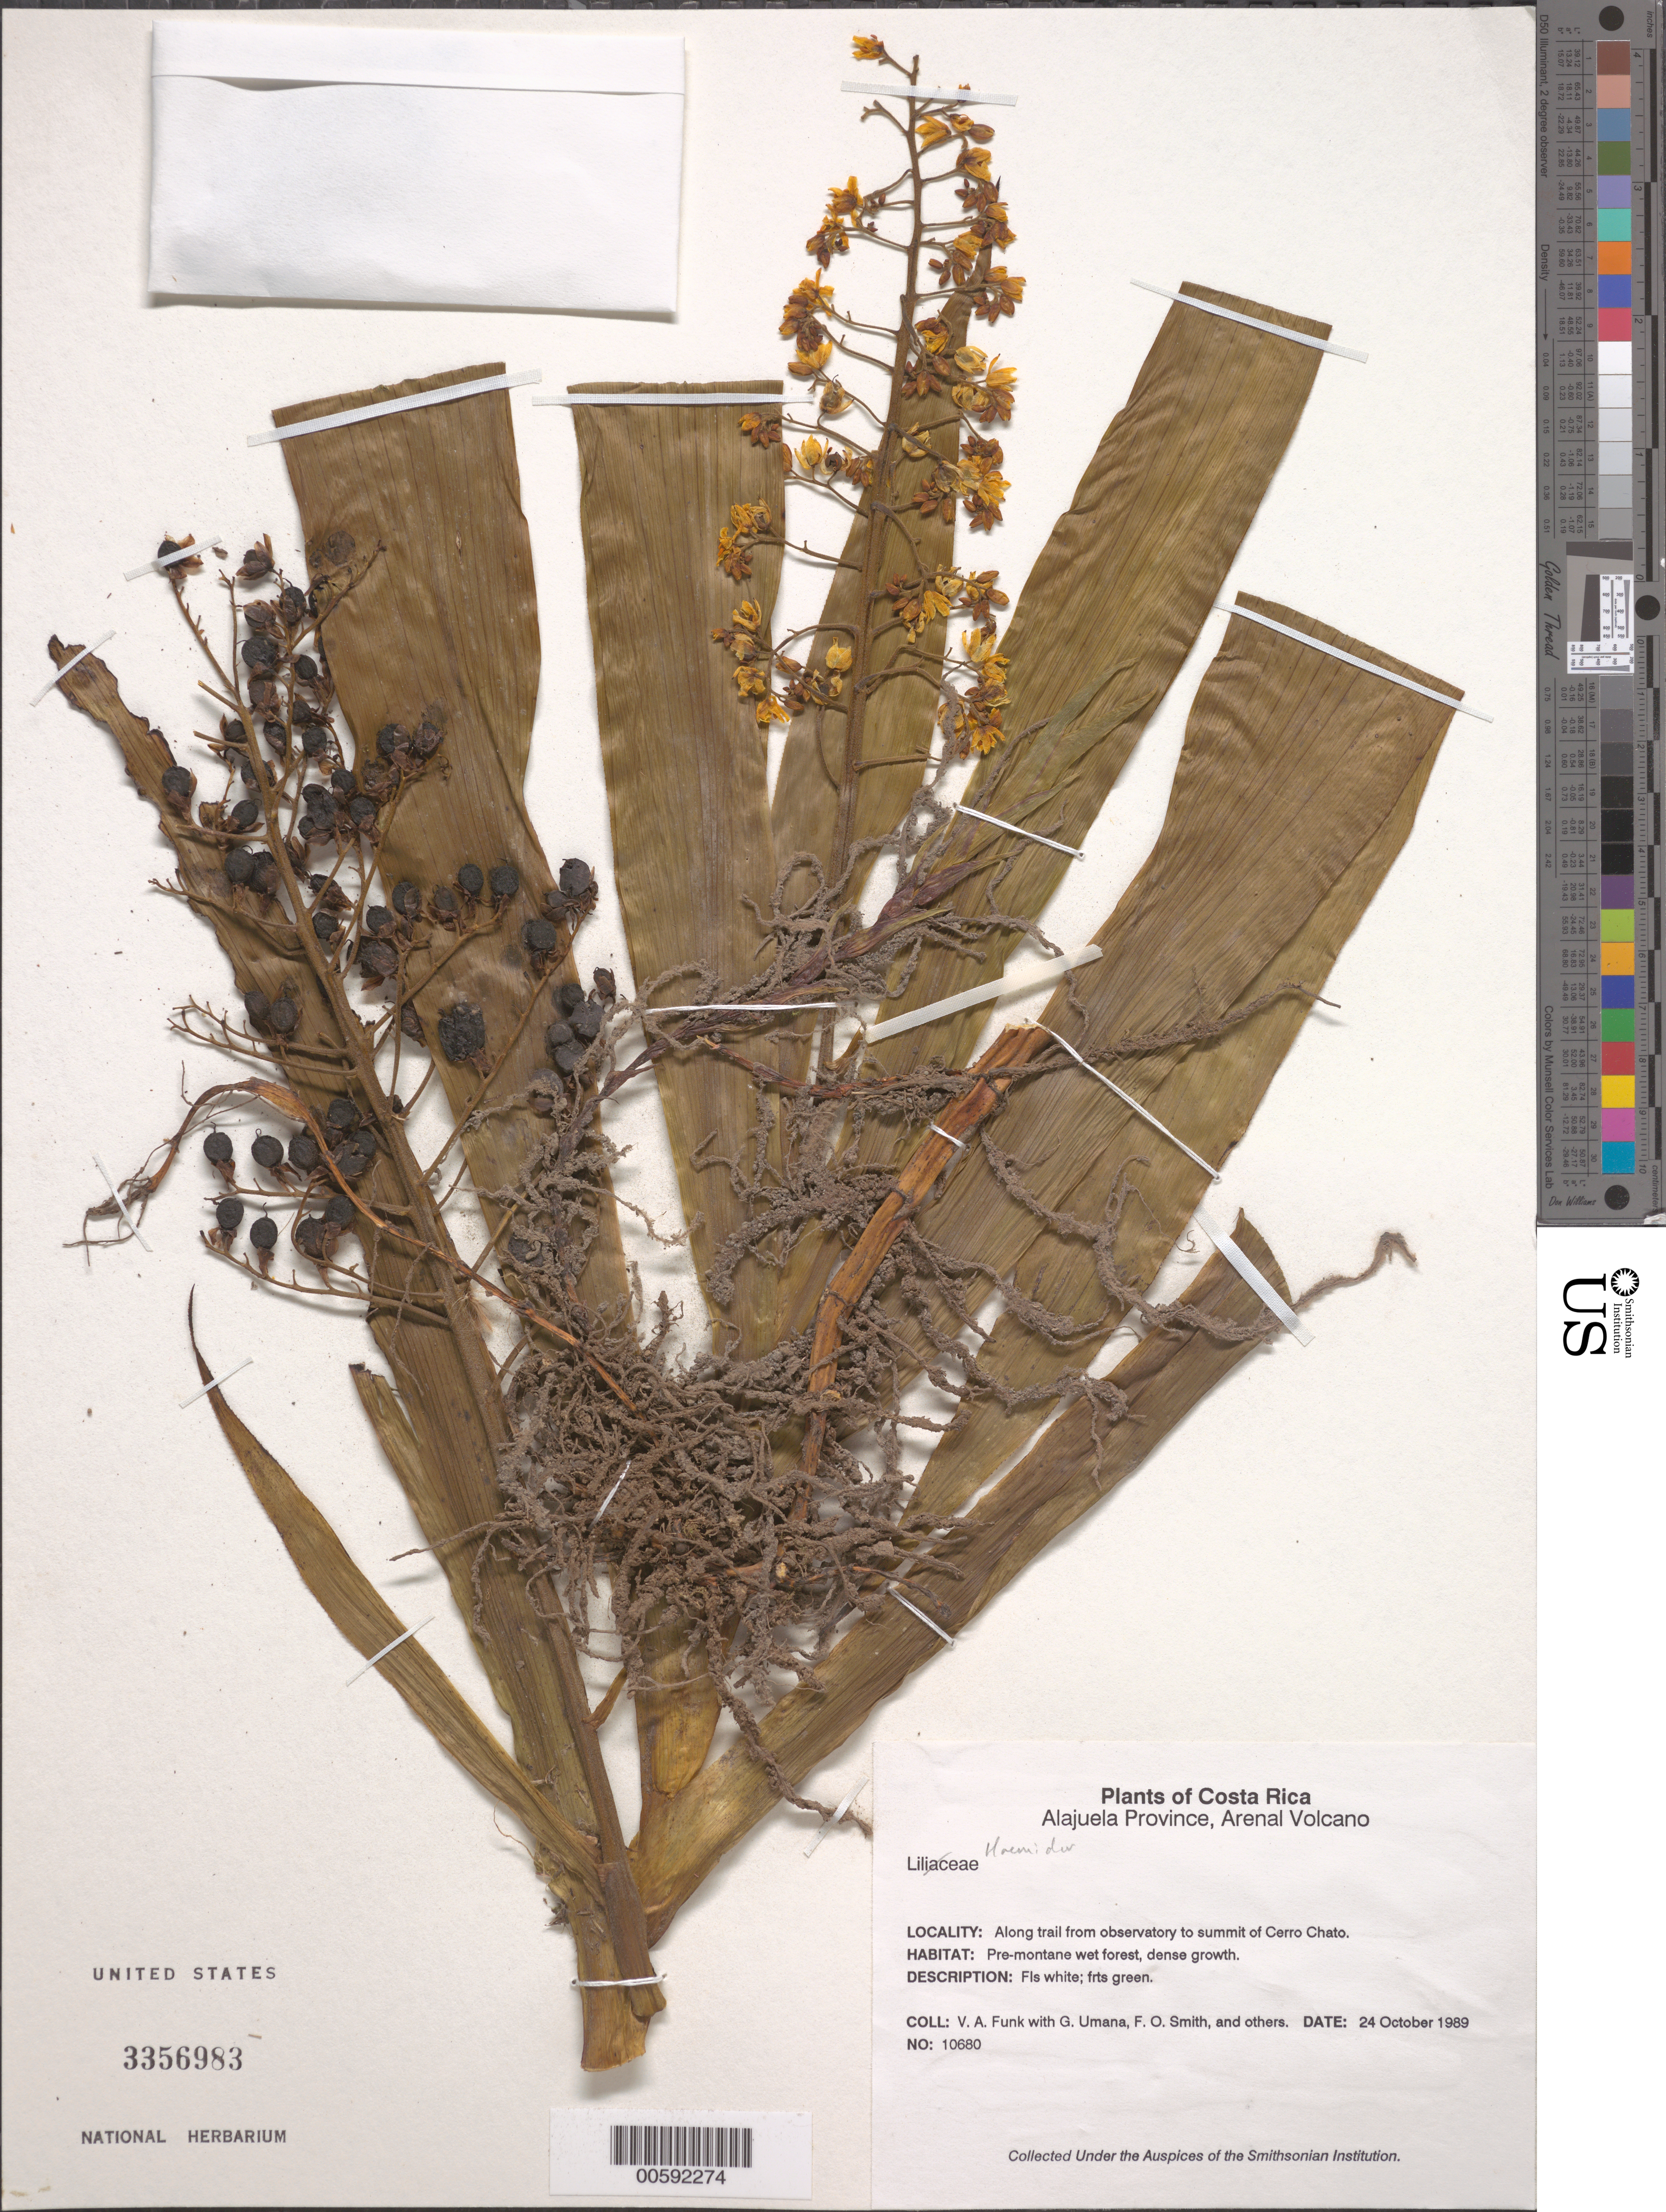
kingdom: Plantae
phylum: Tracheophyta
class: Liliopsida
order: Commelinales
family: Haemodoraceae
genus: Xiphidium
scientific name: Xiphidium sp.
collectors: V. Funk, G. M. Umaña D. & F. Smith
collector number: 10680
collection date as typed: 24 Oct 1989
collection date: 1989-10-24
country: Costa Rica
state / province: Alajuela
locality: Arenal Volcano, summit of Cerro Chato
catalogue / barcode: US 3356983